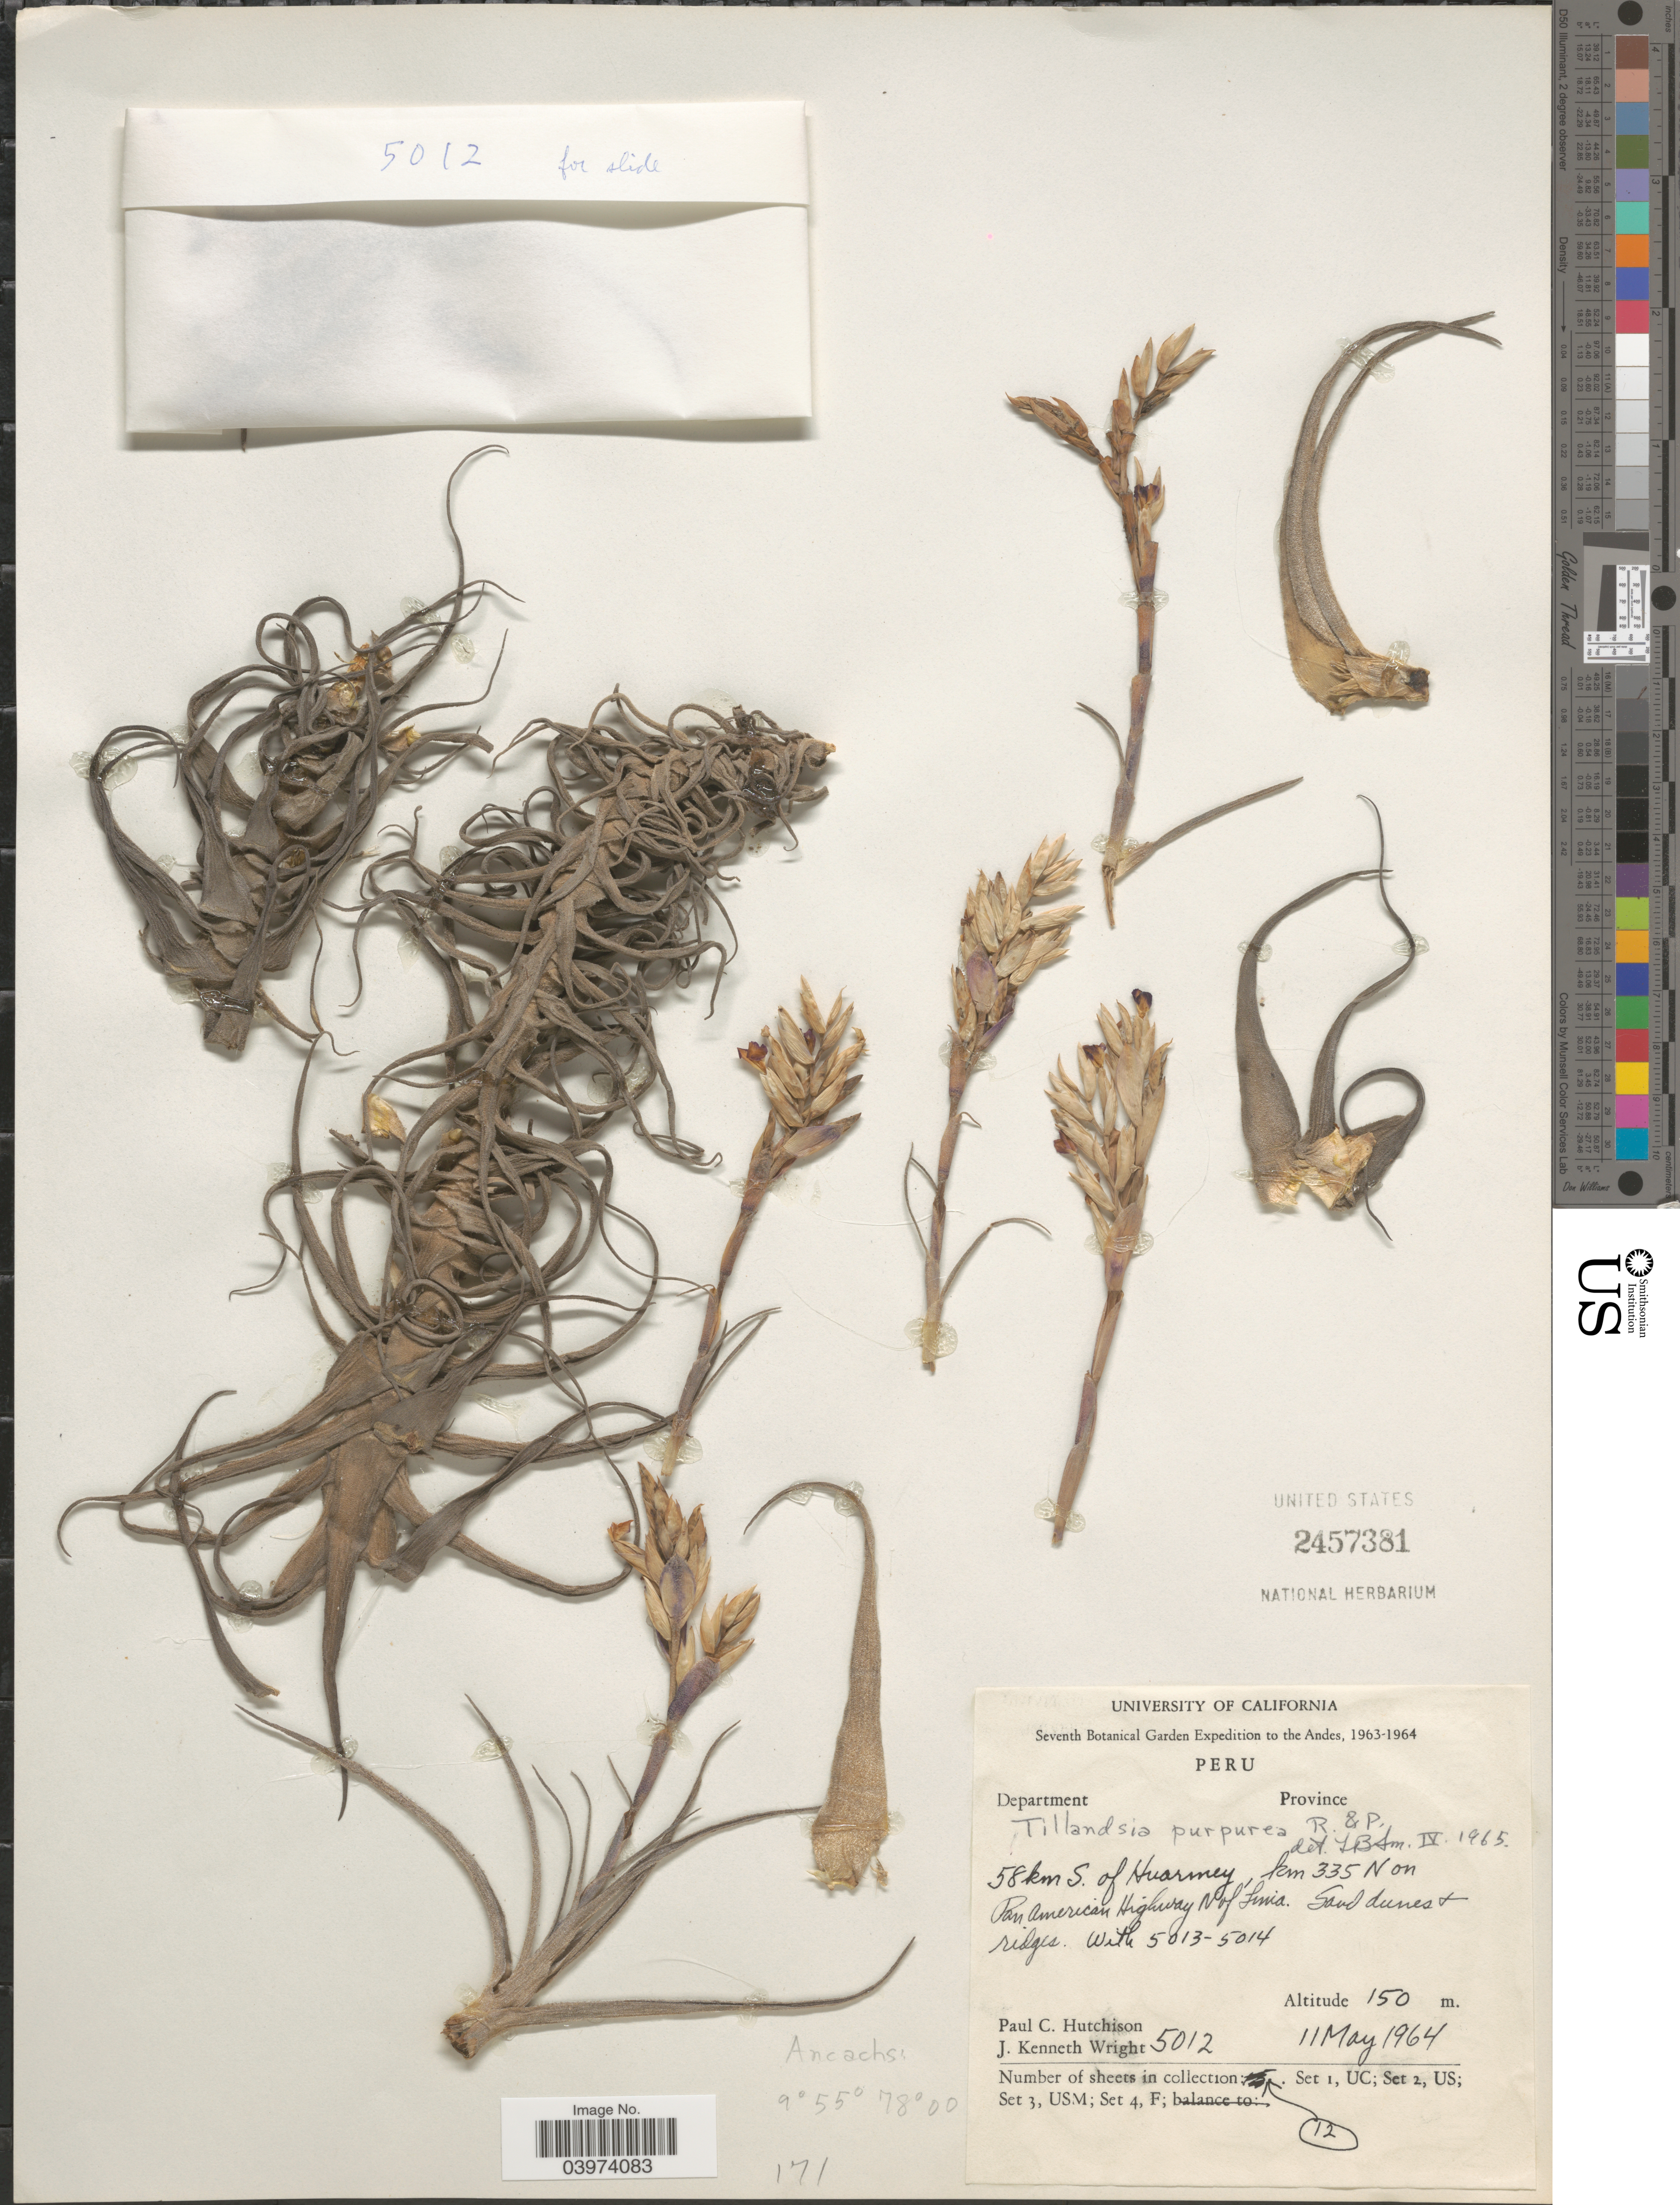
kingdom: Plantae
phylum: Tracheophyta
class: Liliopsida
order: Poales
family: Bromeliaceae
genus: Tillandsia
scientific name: Tillandsia purpurea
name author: Ruiz & Pav.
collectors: P. C. Hutchison & J. K. Wright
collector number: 5012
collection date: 1964-05-11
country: Peru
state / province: Ancash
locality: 58 km S. of Huarmey, km 335 N on Pan American Highway N of Lima.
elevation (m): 150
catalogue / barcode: US 2457381